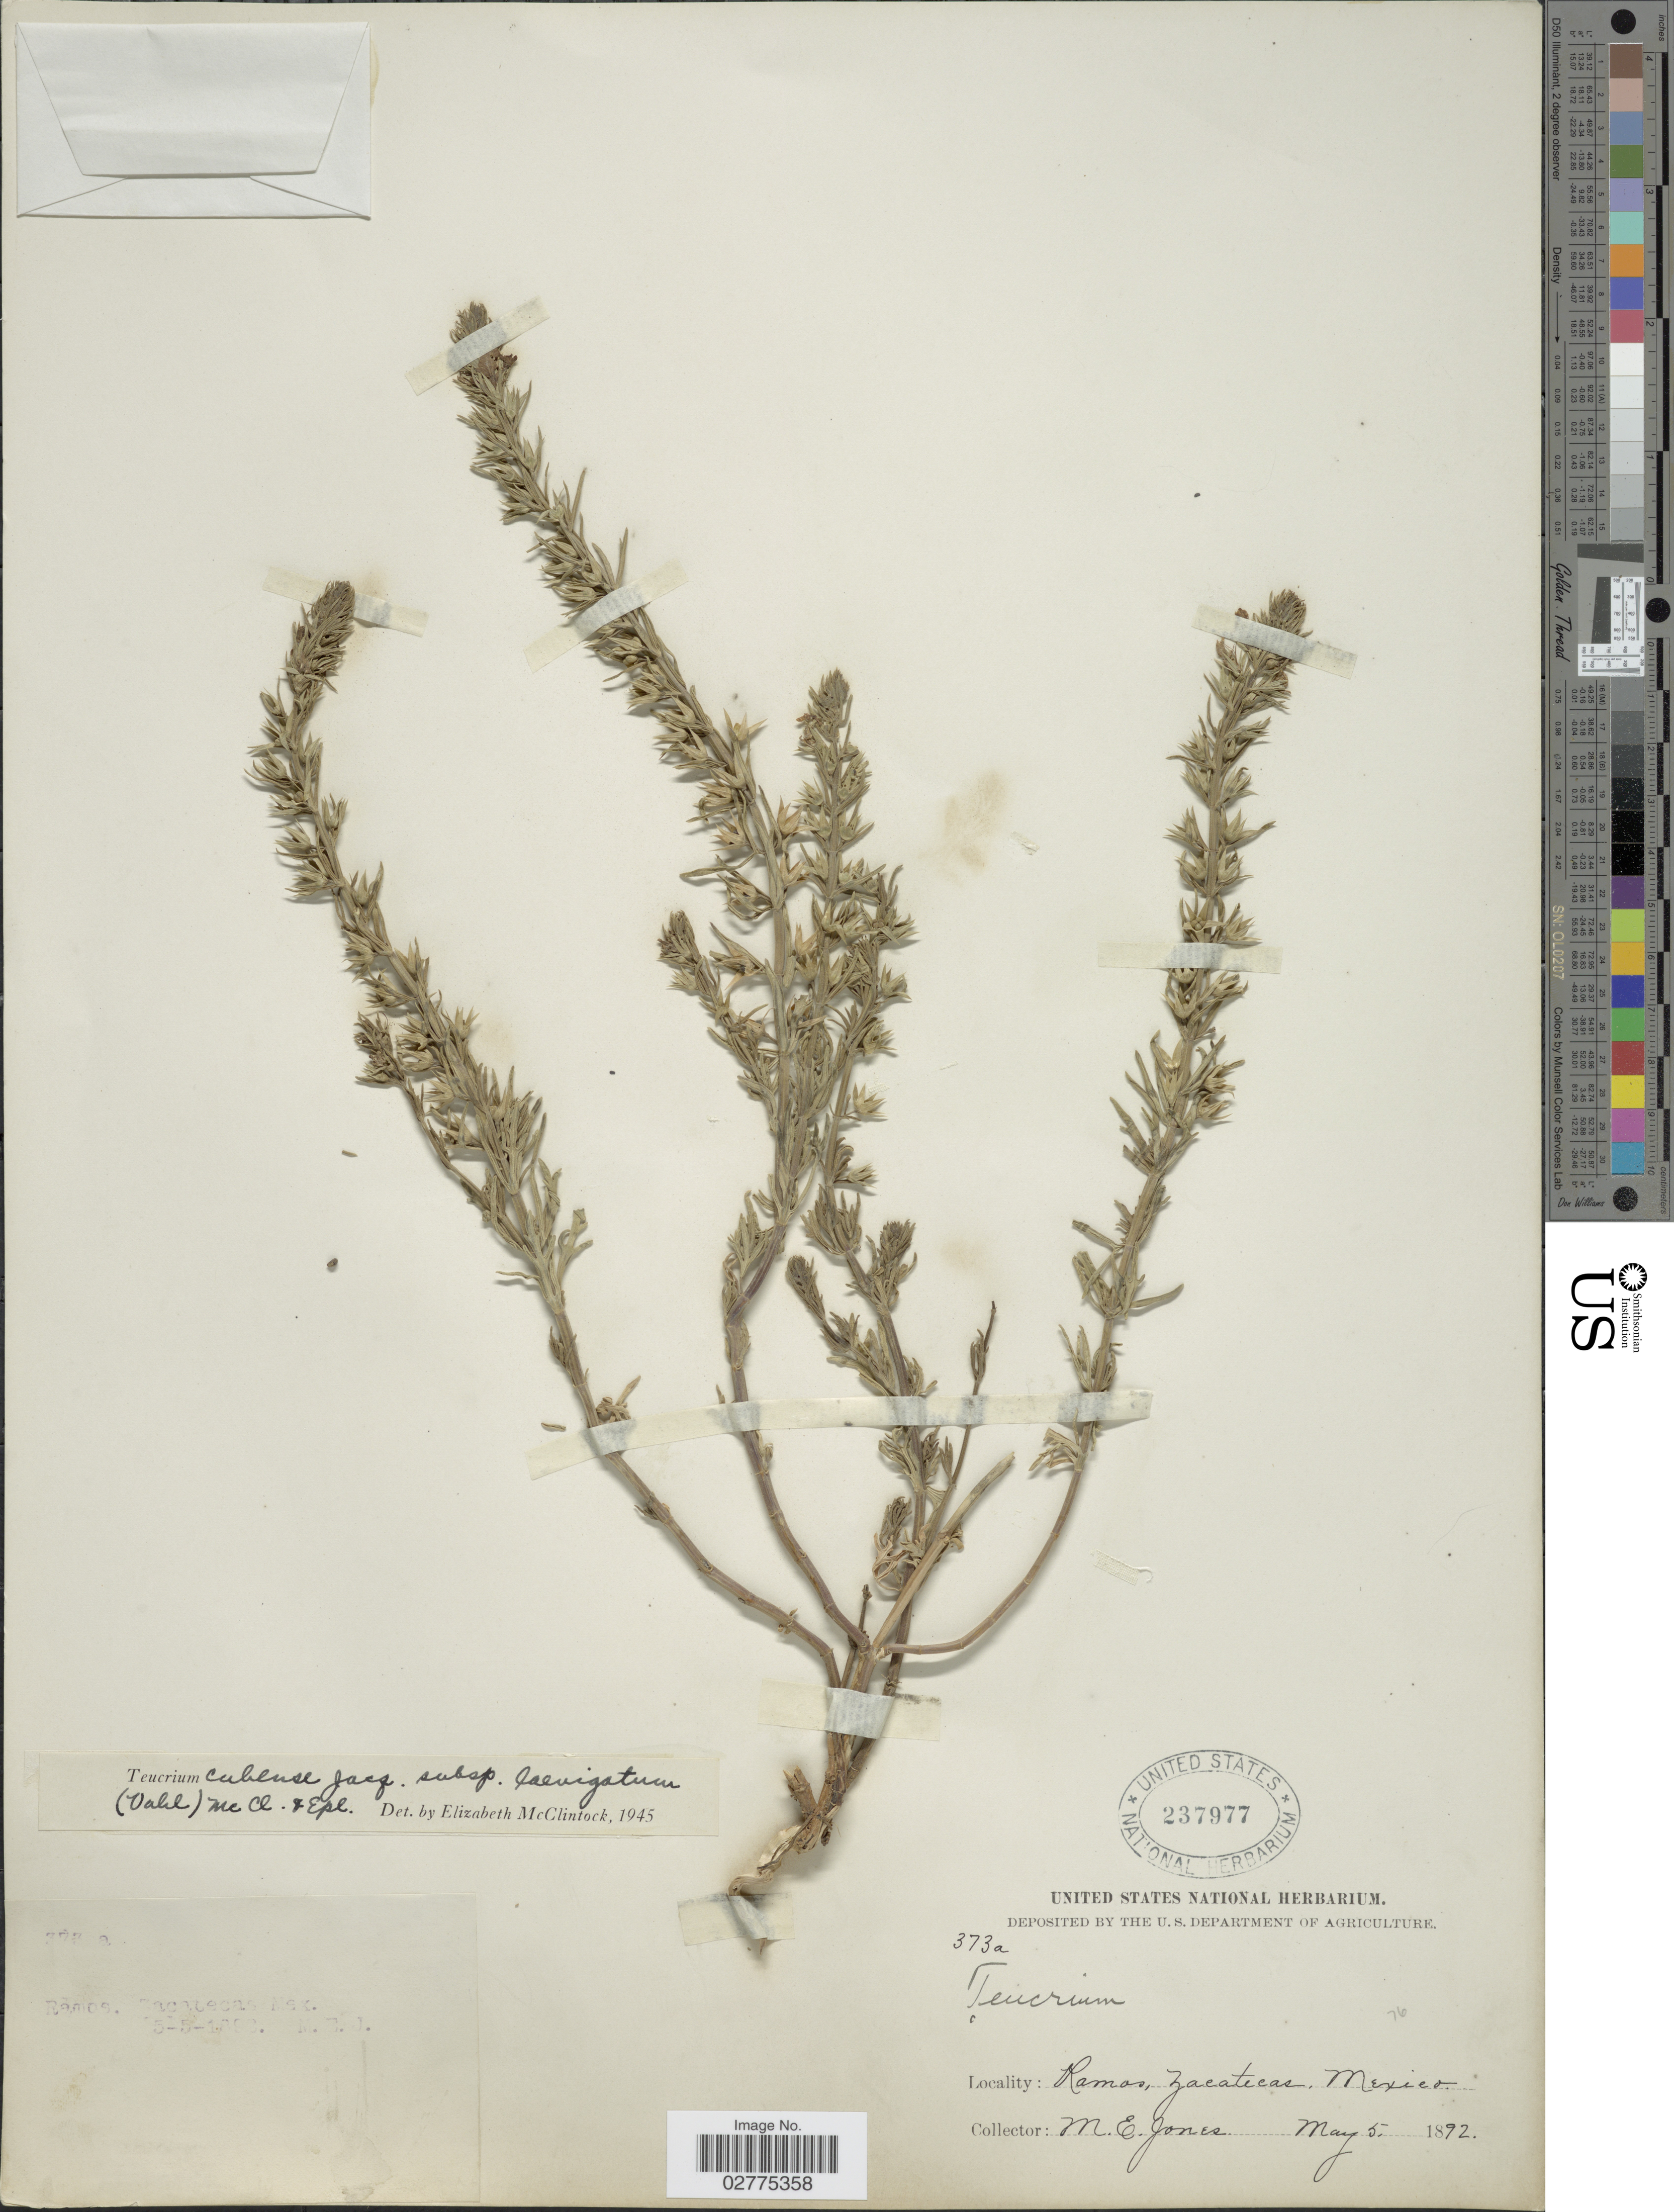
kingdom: Plantae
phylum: Tracheophyta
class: Magnoliopsida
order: Lamiales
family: Lamiaceae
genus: Teucrium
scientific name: Teucrium cubense subsp. laevigatum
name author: Jacq.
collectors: M. E. Jones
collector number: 373a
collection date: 1892-05-05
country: Mexico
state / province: Zacatecas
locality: Ramos Zacatecas, Mexico.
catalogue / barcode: US 237977